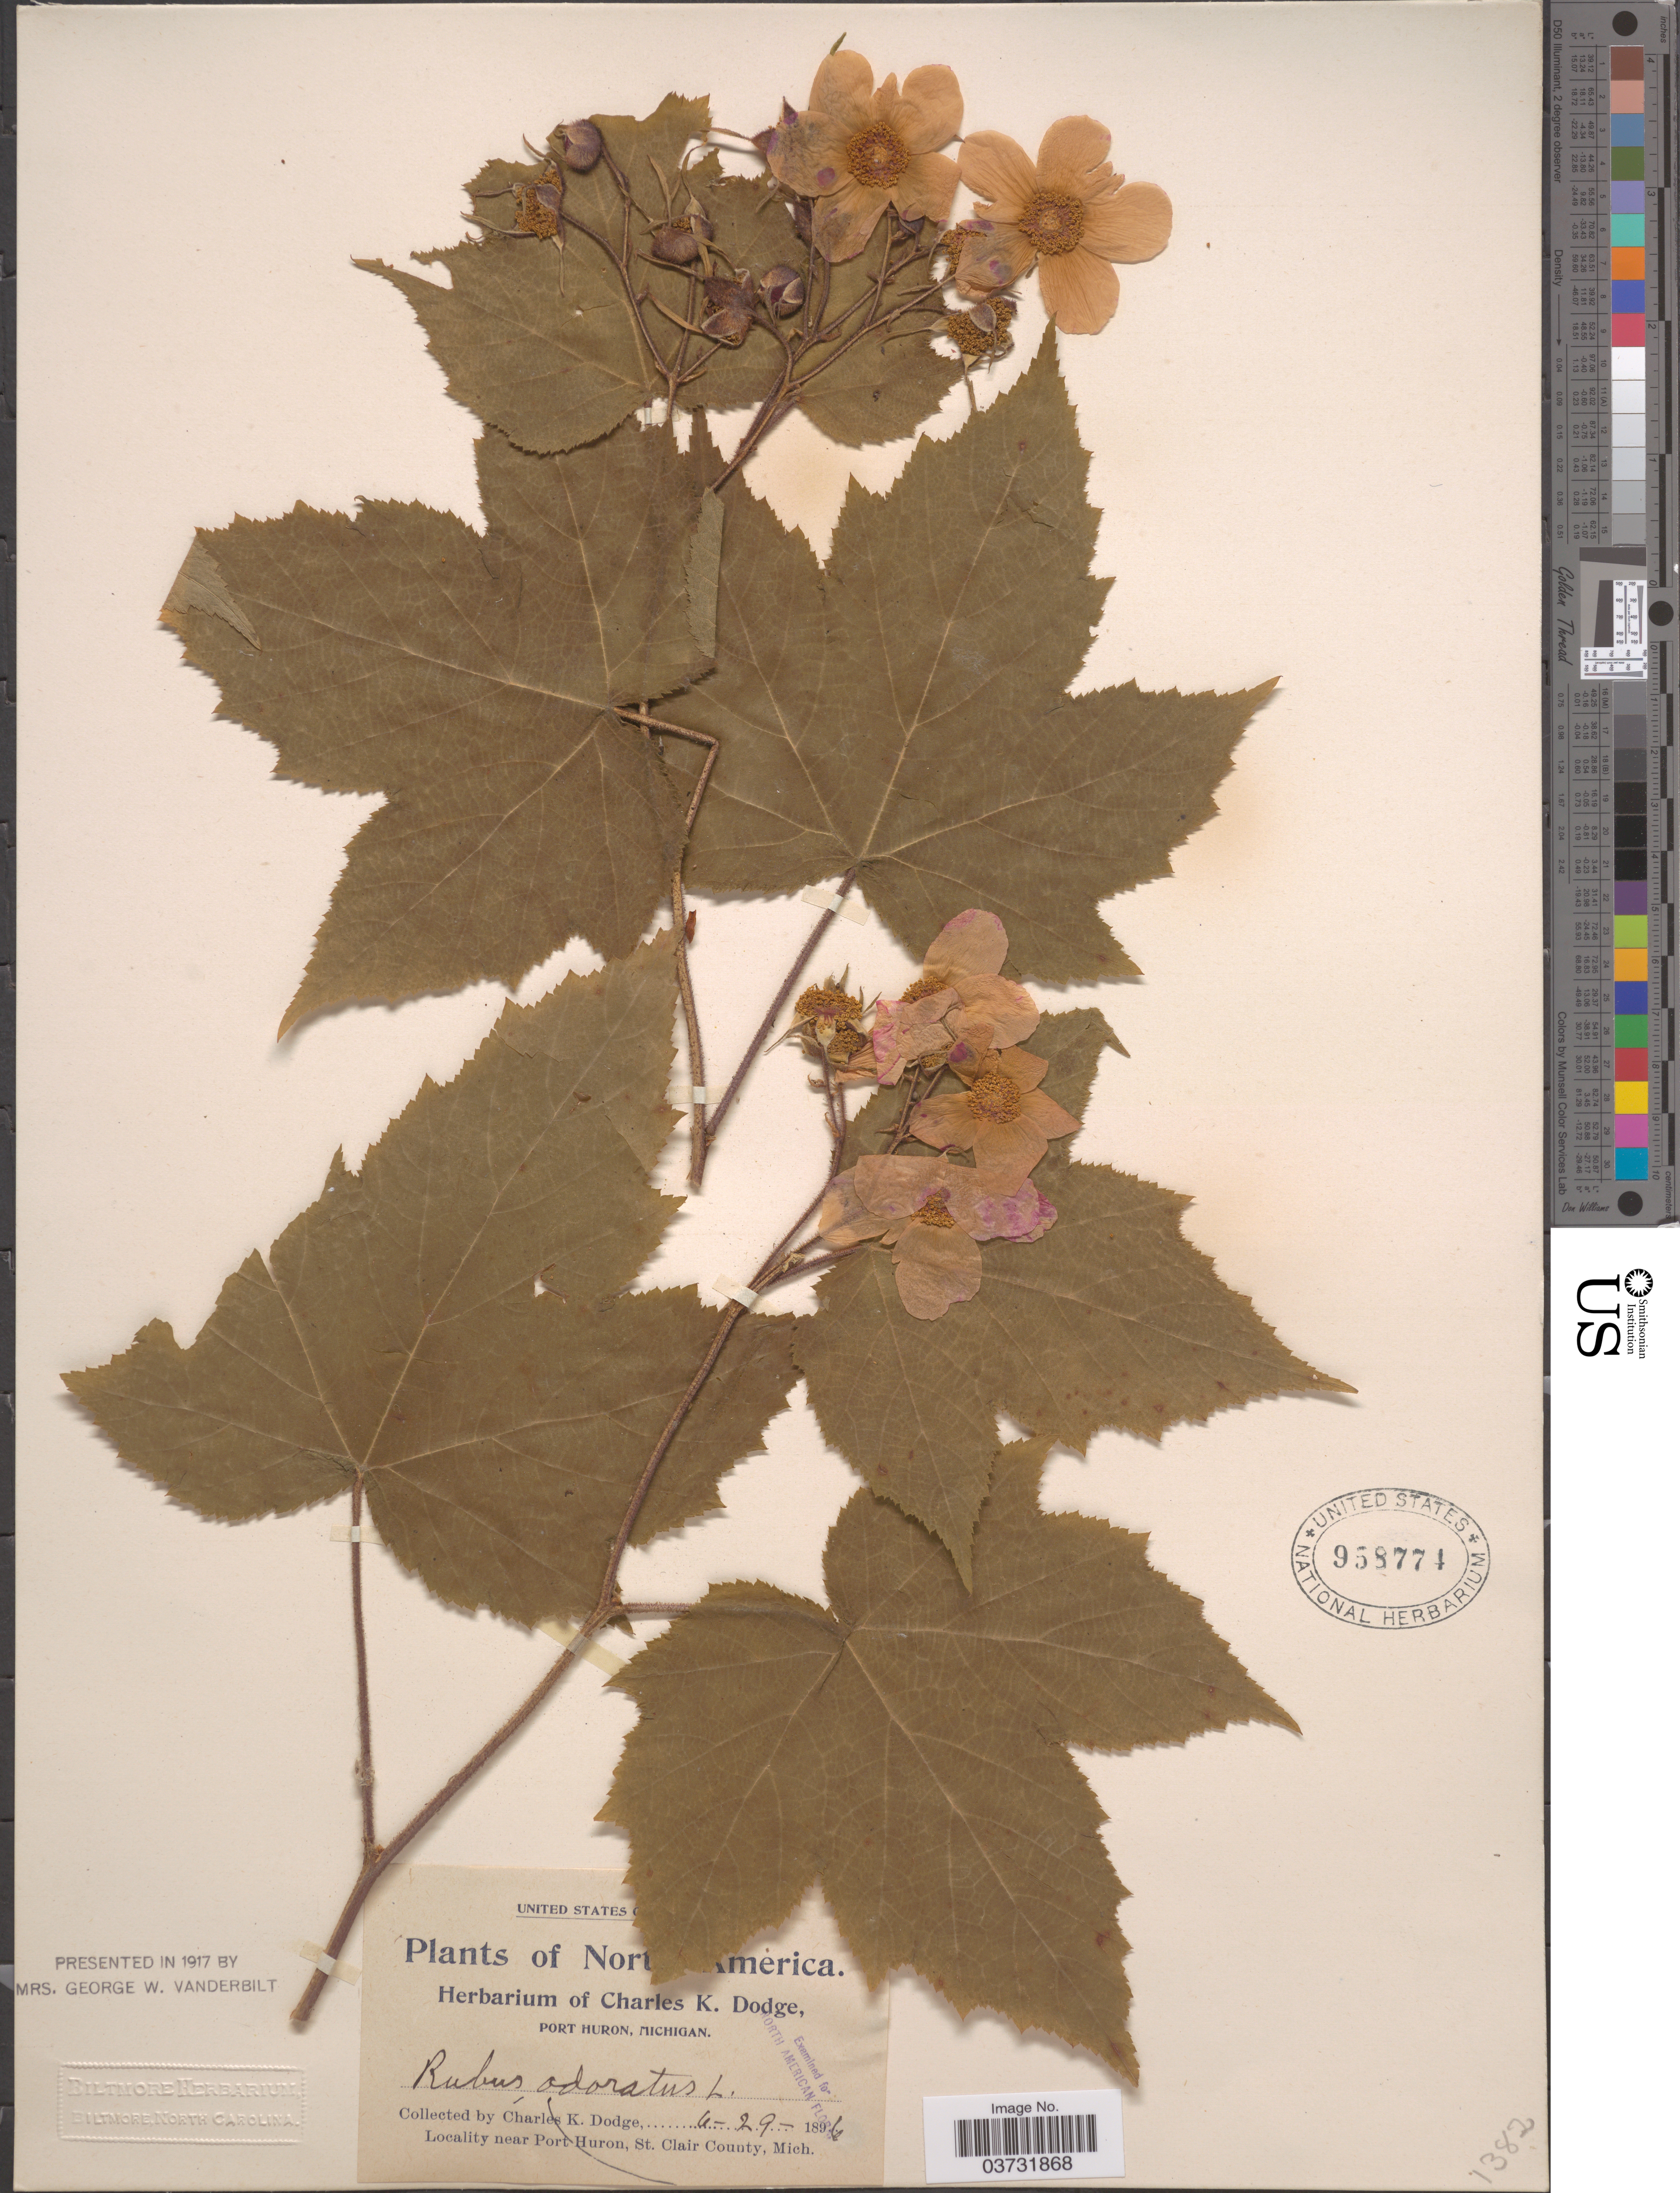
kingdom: Plantae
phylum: Tracheophyta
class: Magnoliopsida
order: Rosales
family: Rosaceae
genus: Rubus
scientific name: Rubus odoratus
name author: L.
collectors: C. K. Dodge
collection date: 1896-06-29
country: United States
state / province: Michigan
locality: Near Port Huron, St. Clair County.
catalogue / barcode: US 958774